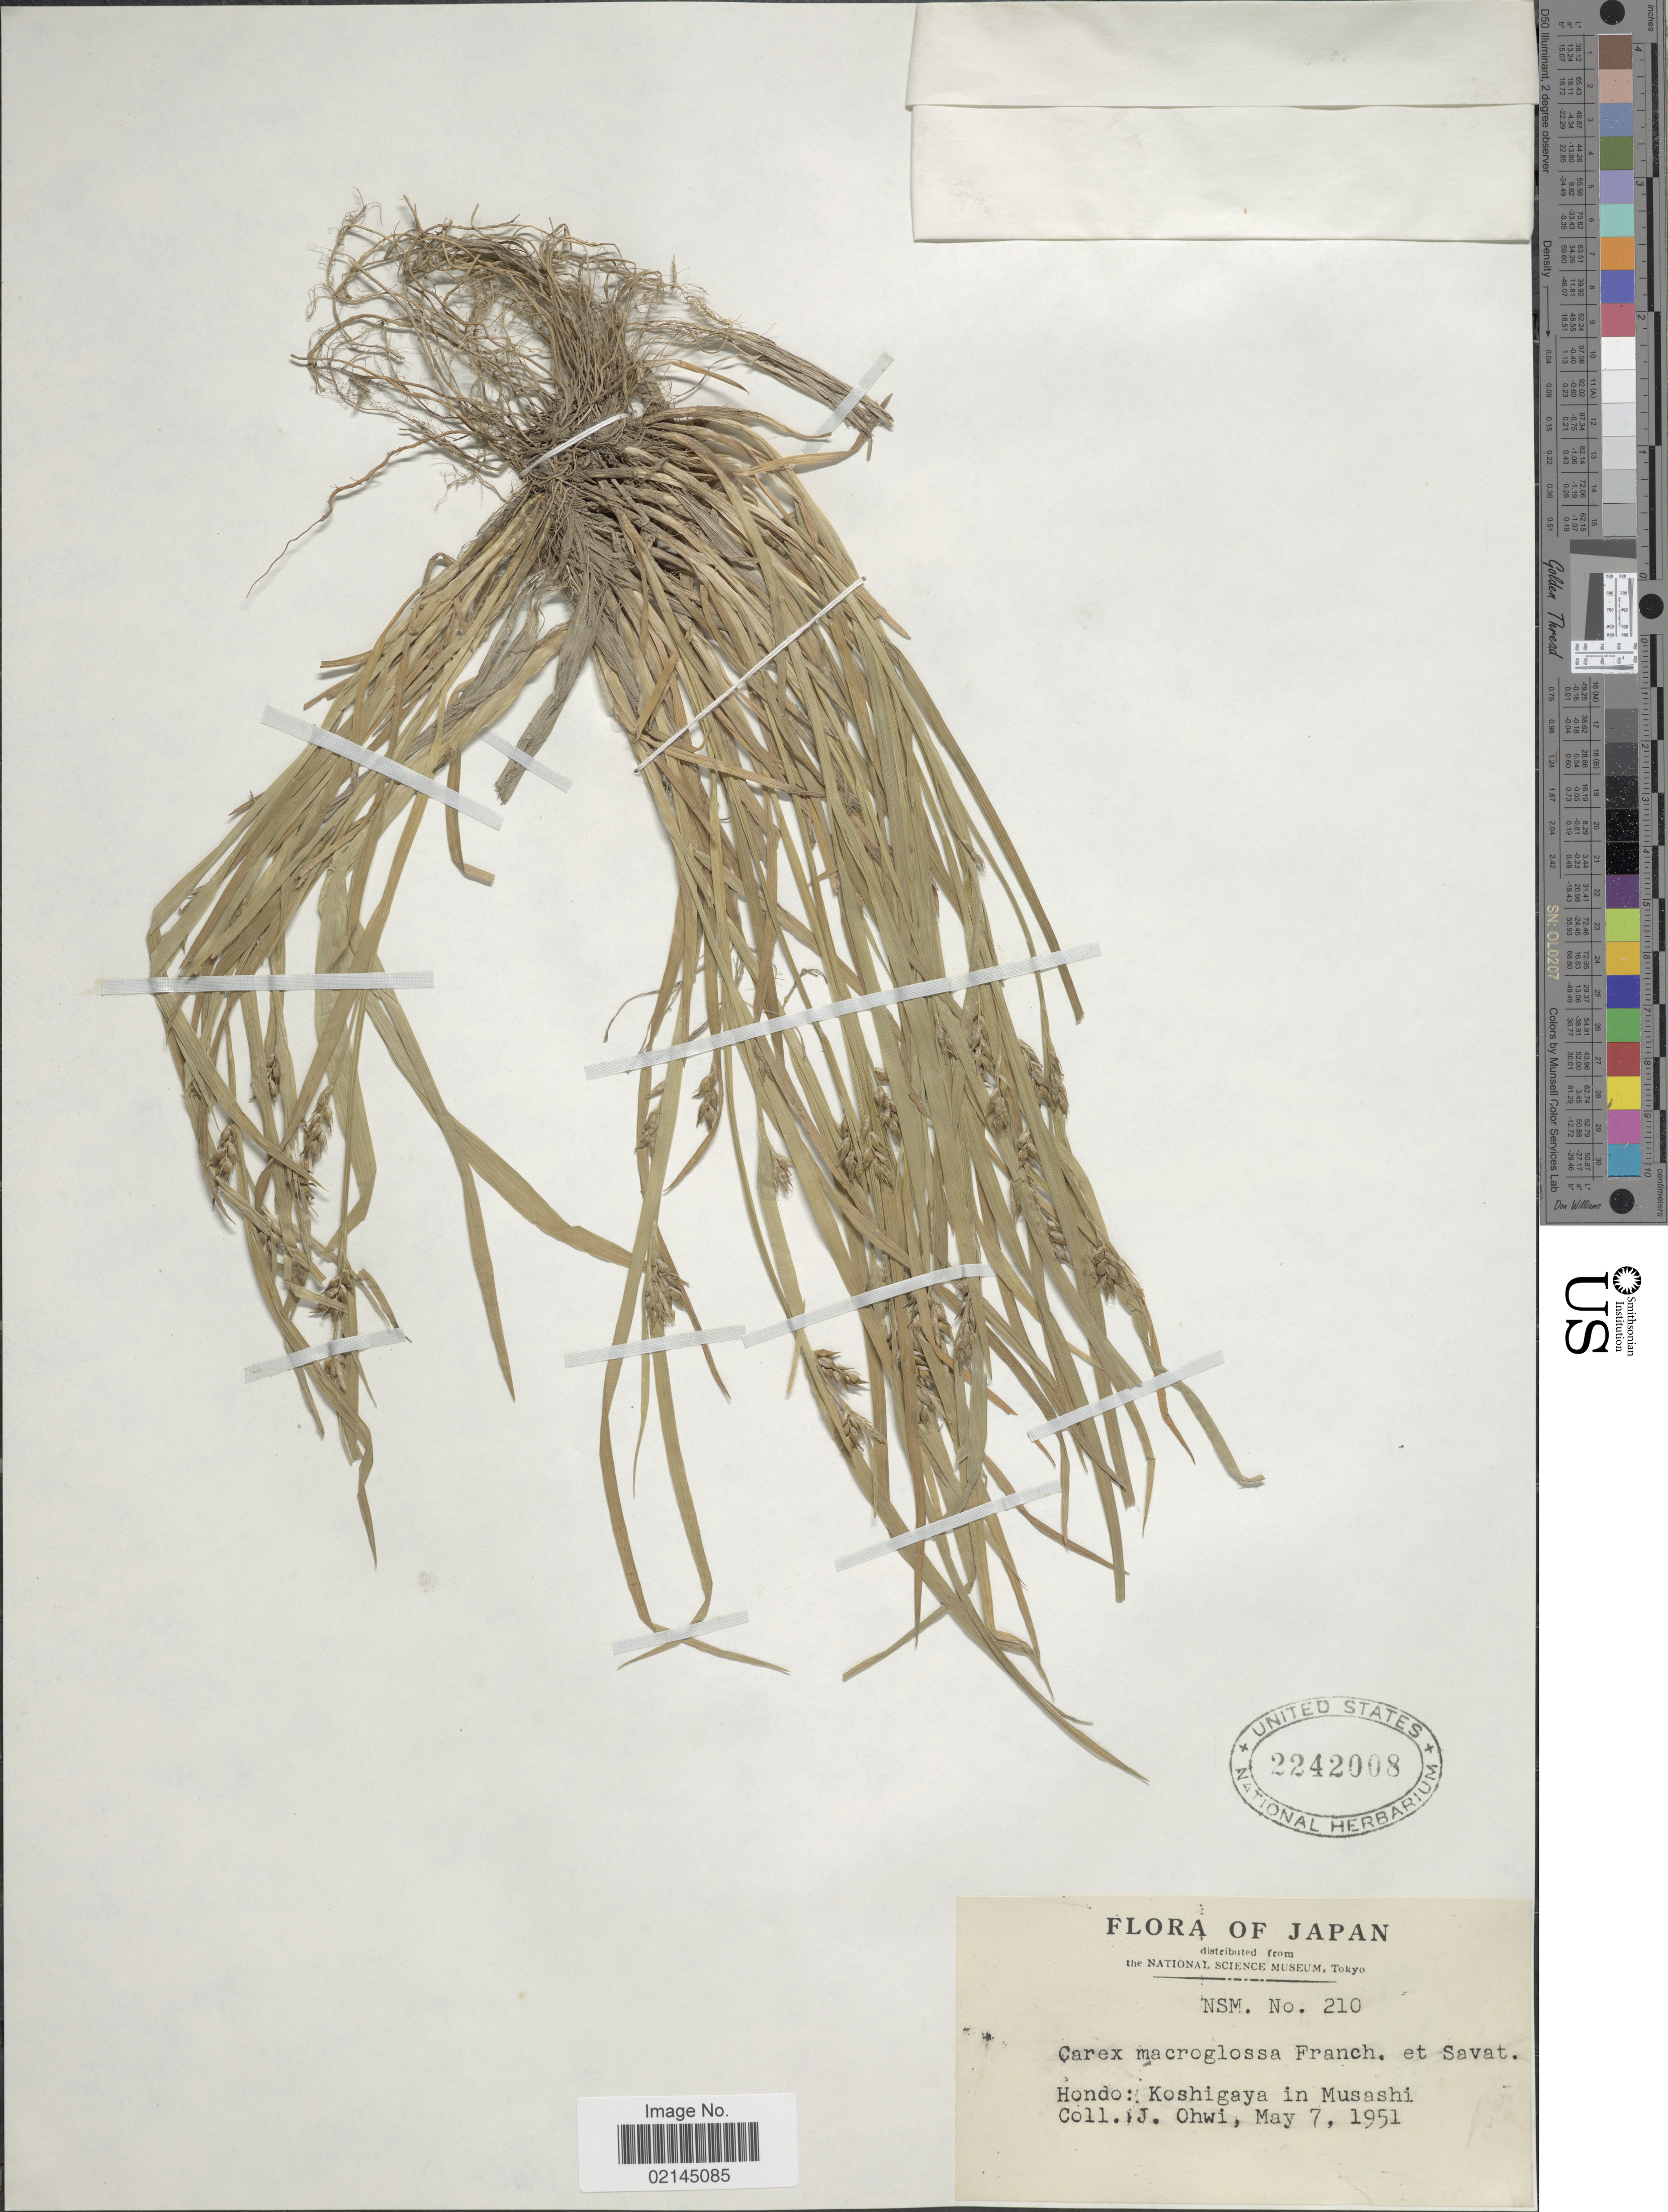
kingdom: Plantae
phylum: Tracheophyta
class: Liliopsida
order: Poales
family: Cyperaceae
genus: Carex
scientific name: Carex jackiana var. macroglossa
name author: (Franch. & Sav.) Kük.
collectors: J. Ohwi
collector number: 210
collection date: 1951-05-07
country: Japan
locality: Hondo: Koshigaya in Musashi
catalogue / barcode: US 2242008